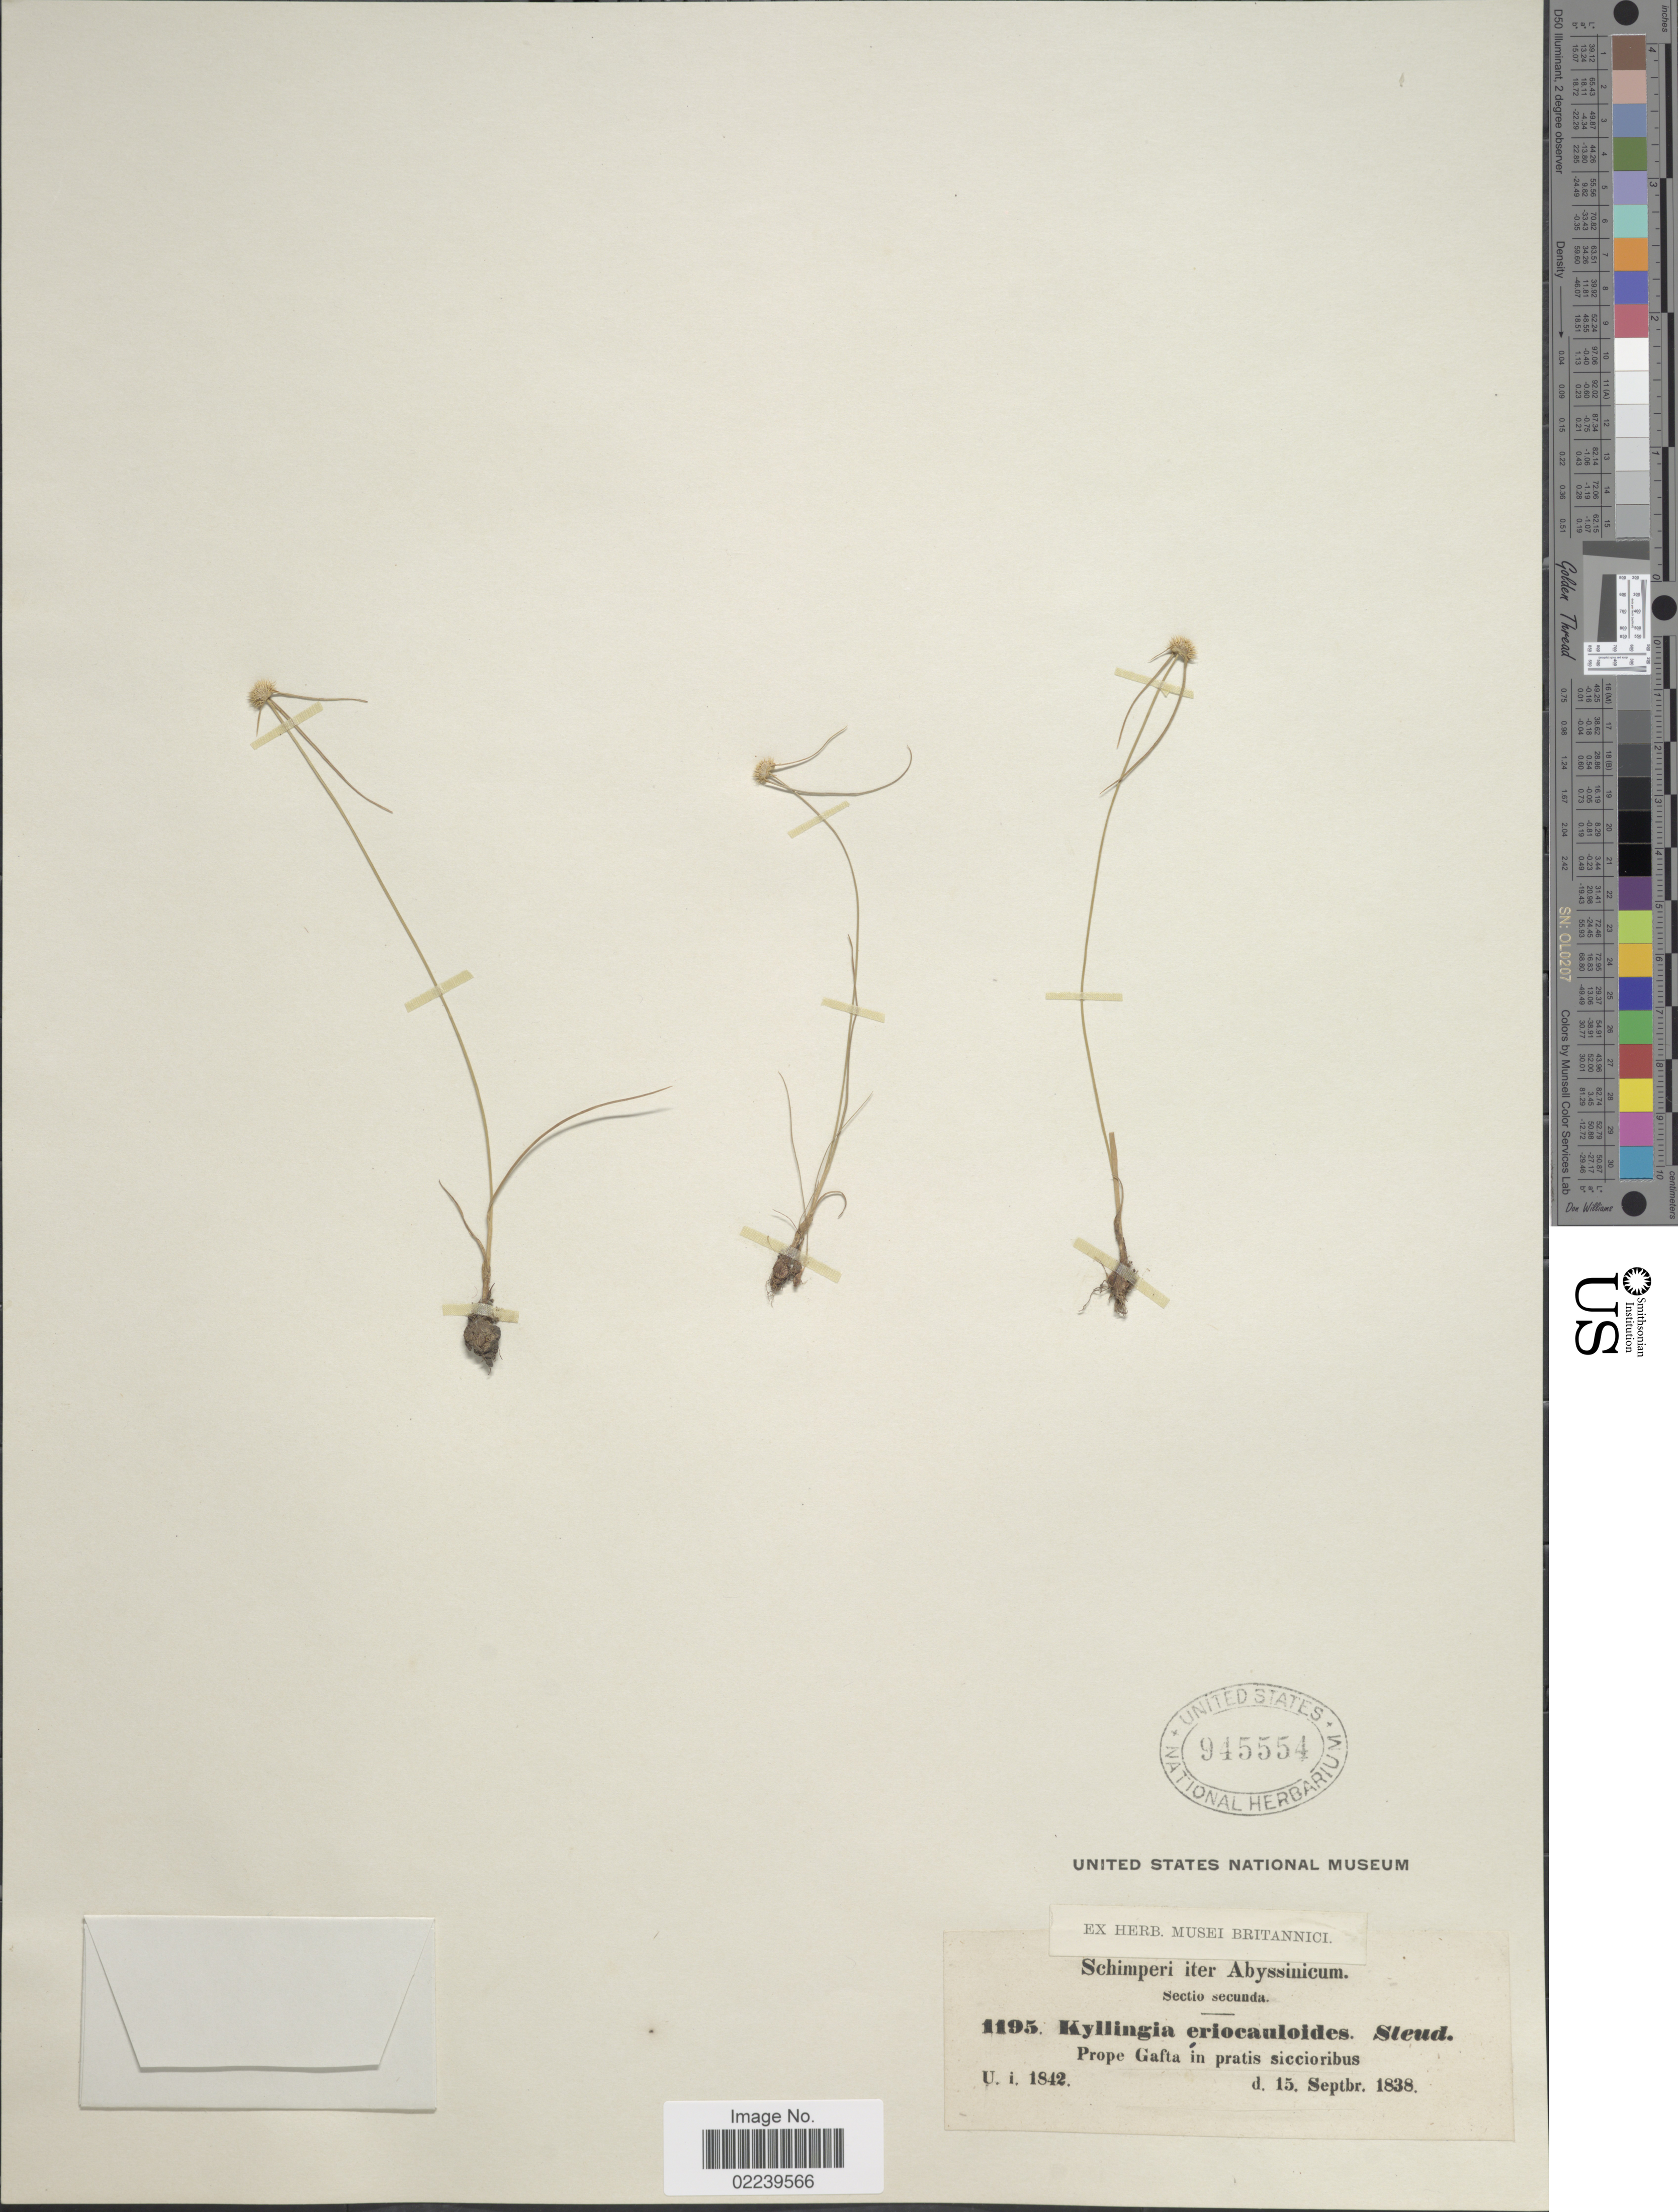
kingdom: Plantae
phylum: Tracheophyta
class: Liliopsida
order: Poales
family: Cyperaceae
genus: Cyperus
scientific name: Cyperus eriocauloides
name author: (Steud.) Bauters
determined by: Strong, Mark T., (BOT), Smithsonian Institution - National Museum of Natural History (UNITED STATES)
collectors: W. Schimper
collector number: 1195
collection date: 1838-09-15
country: Eritrea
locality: Abyssinicum, Sectio secunda. Prope Gafta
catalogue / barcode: US 945554